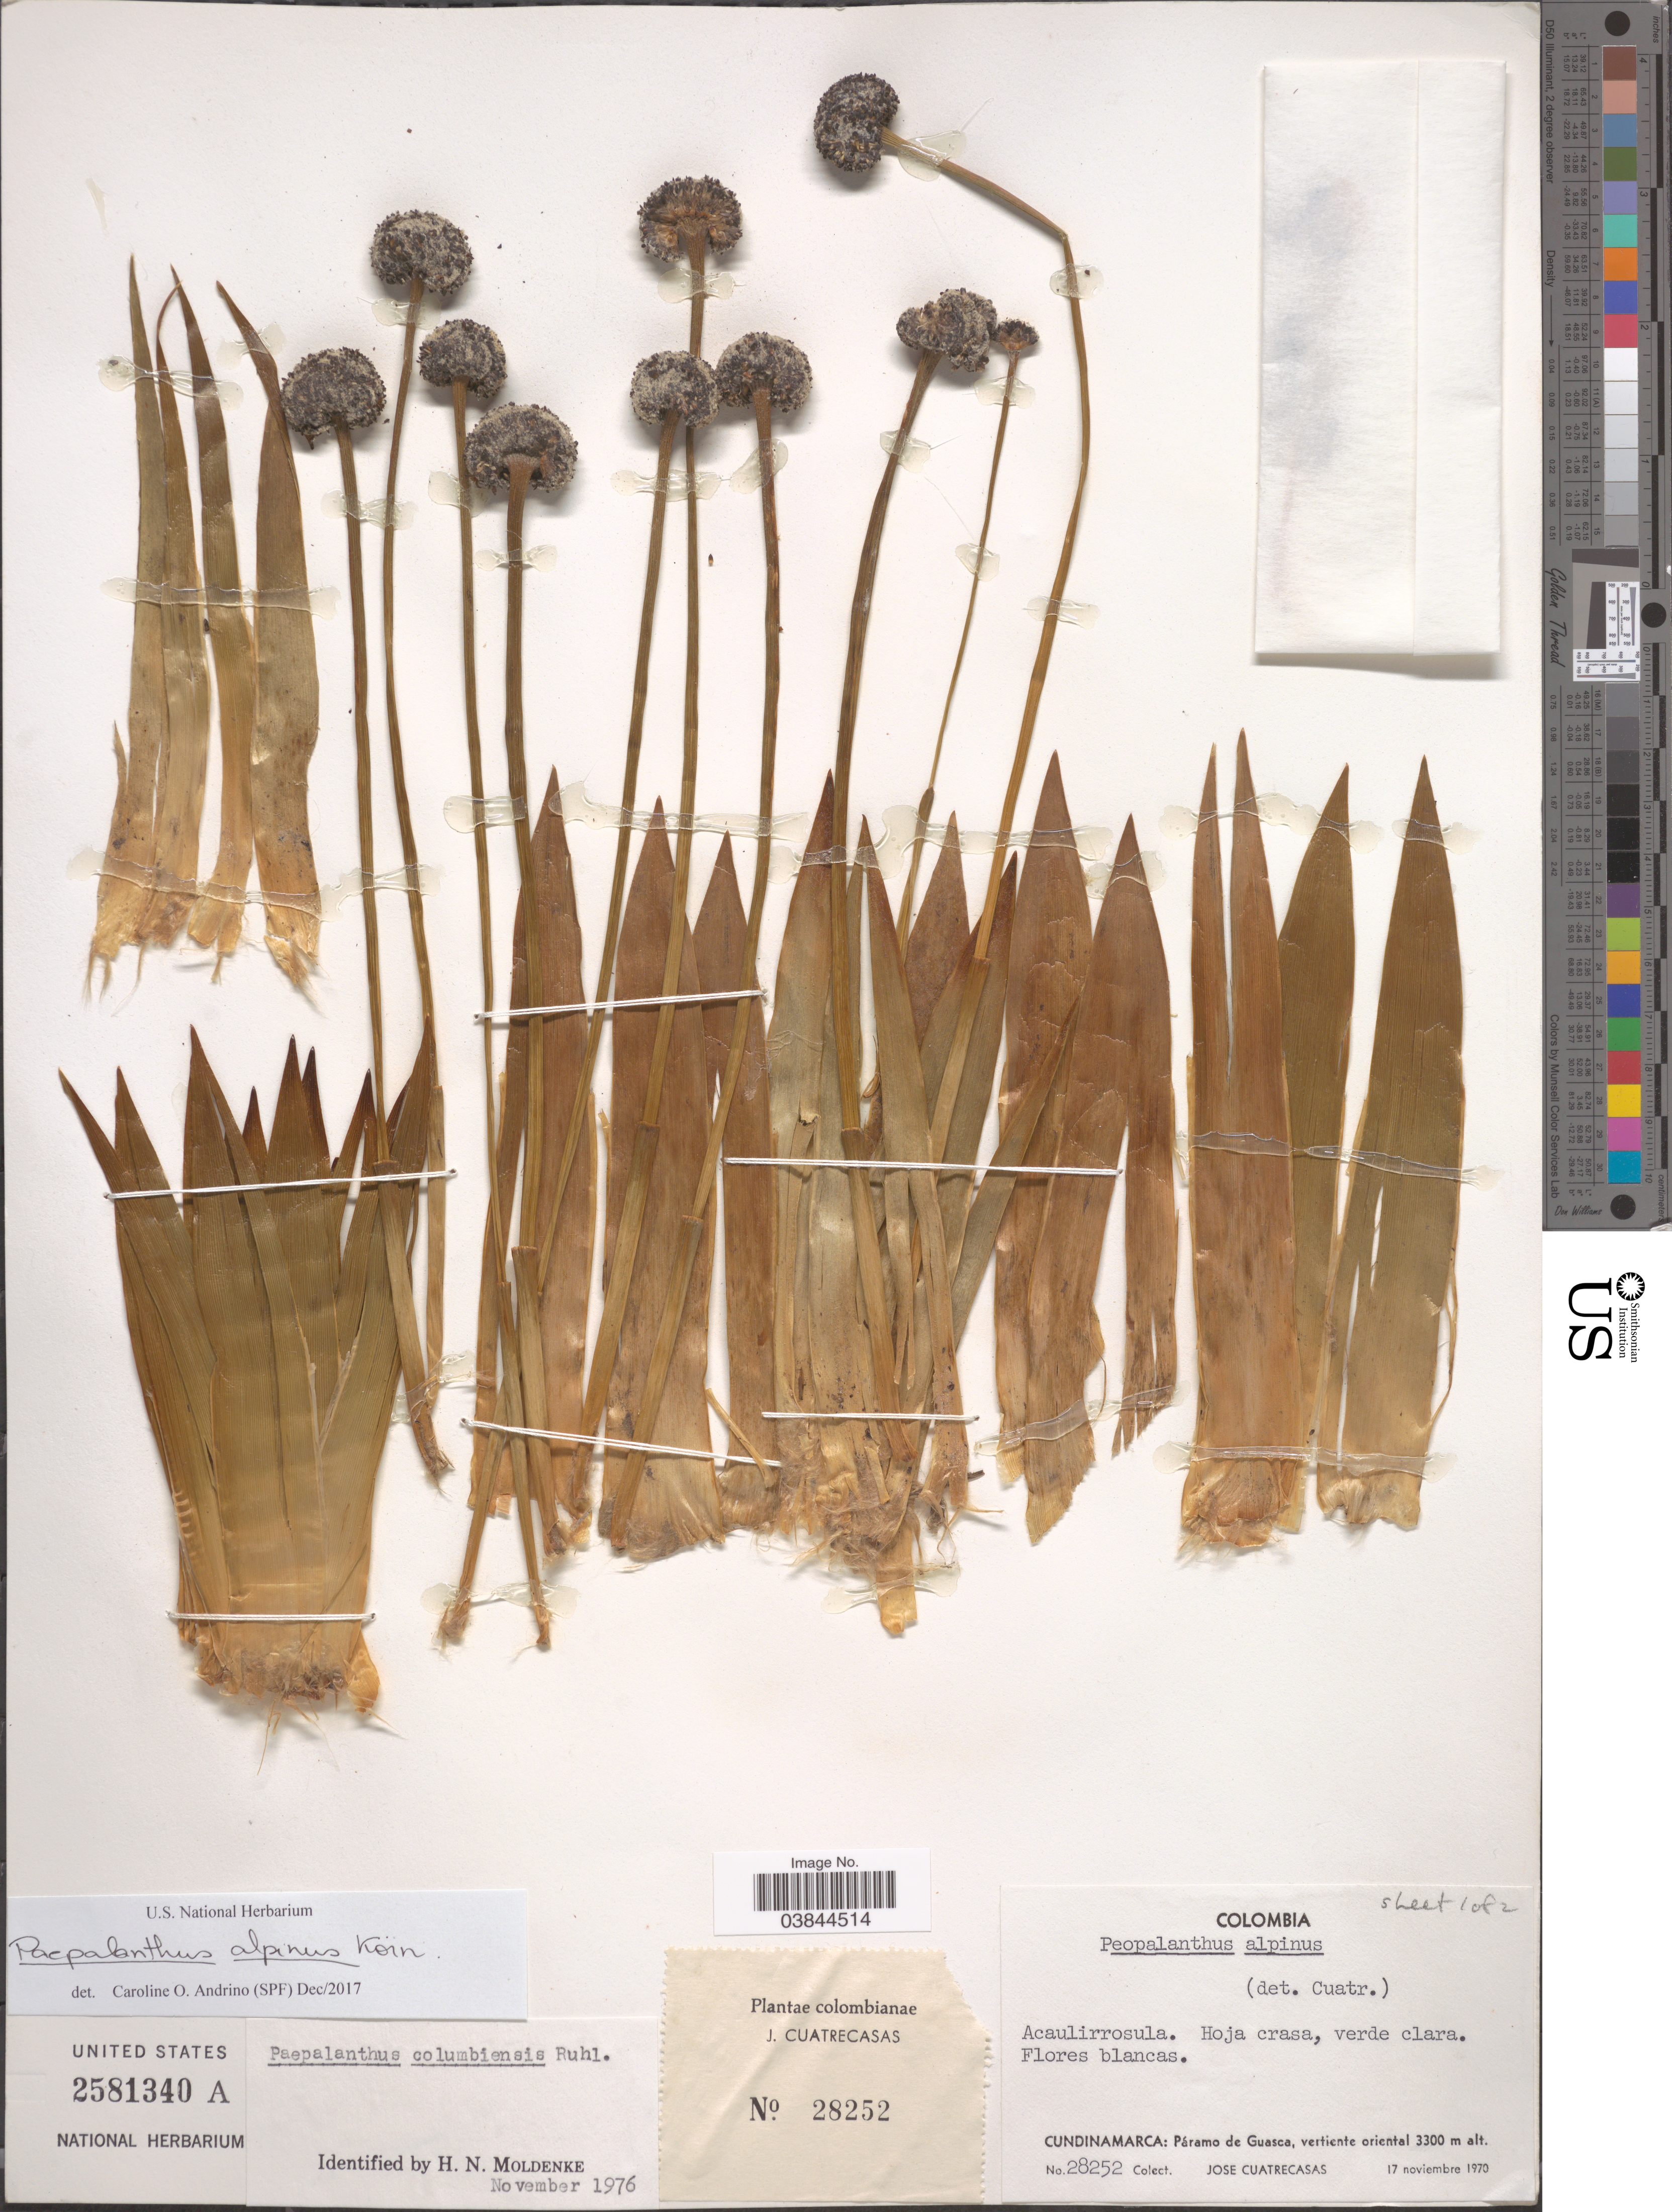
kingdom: Plantae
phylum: Tracheophyta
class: Liliopsida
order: Poales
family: Eriocaulaceae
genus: Paepalanthus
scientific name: Paepalanthus alpinus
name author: Körn.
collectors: J. Cuatrecasas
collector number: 28252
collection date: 1970-11-17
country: Colombia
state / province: Cundinamarca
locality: Páramo de Guasca, vertiente oriental.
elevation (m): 3300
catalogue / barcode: US 2581340A